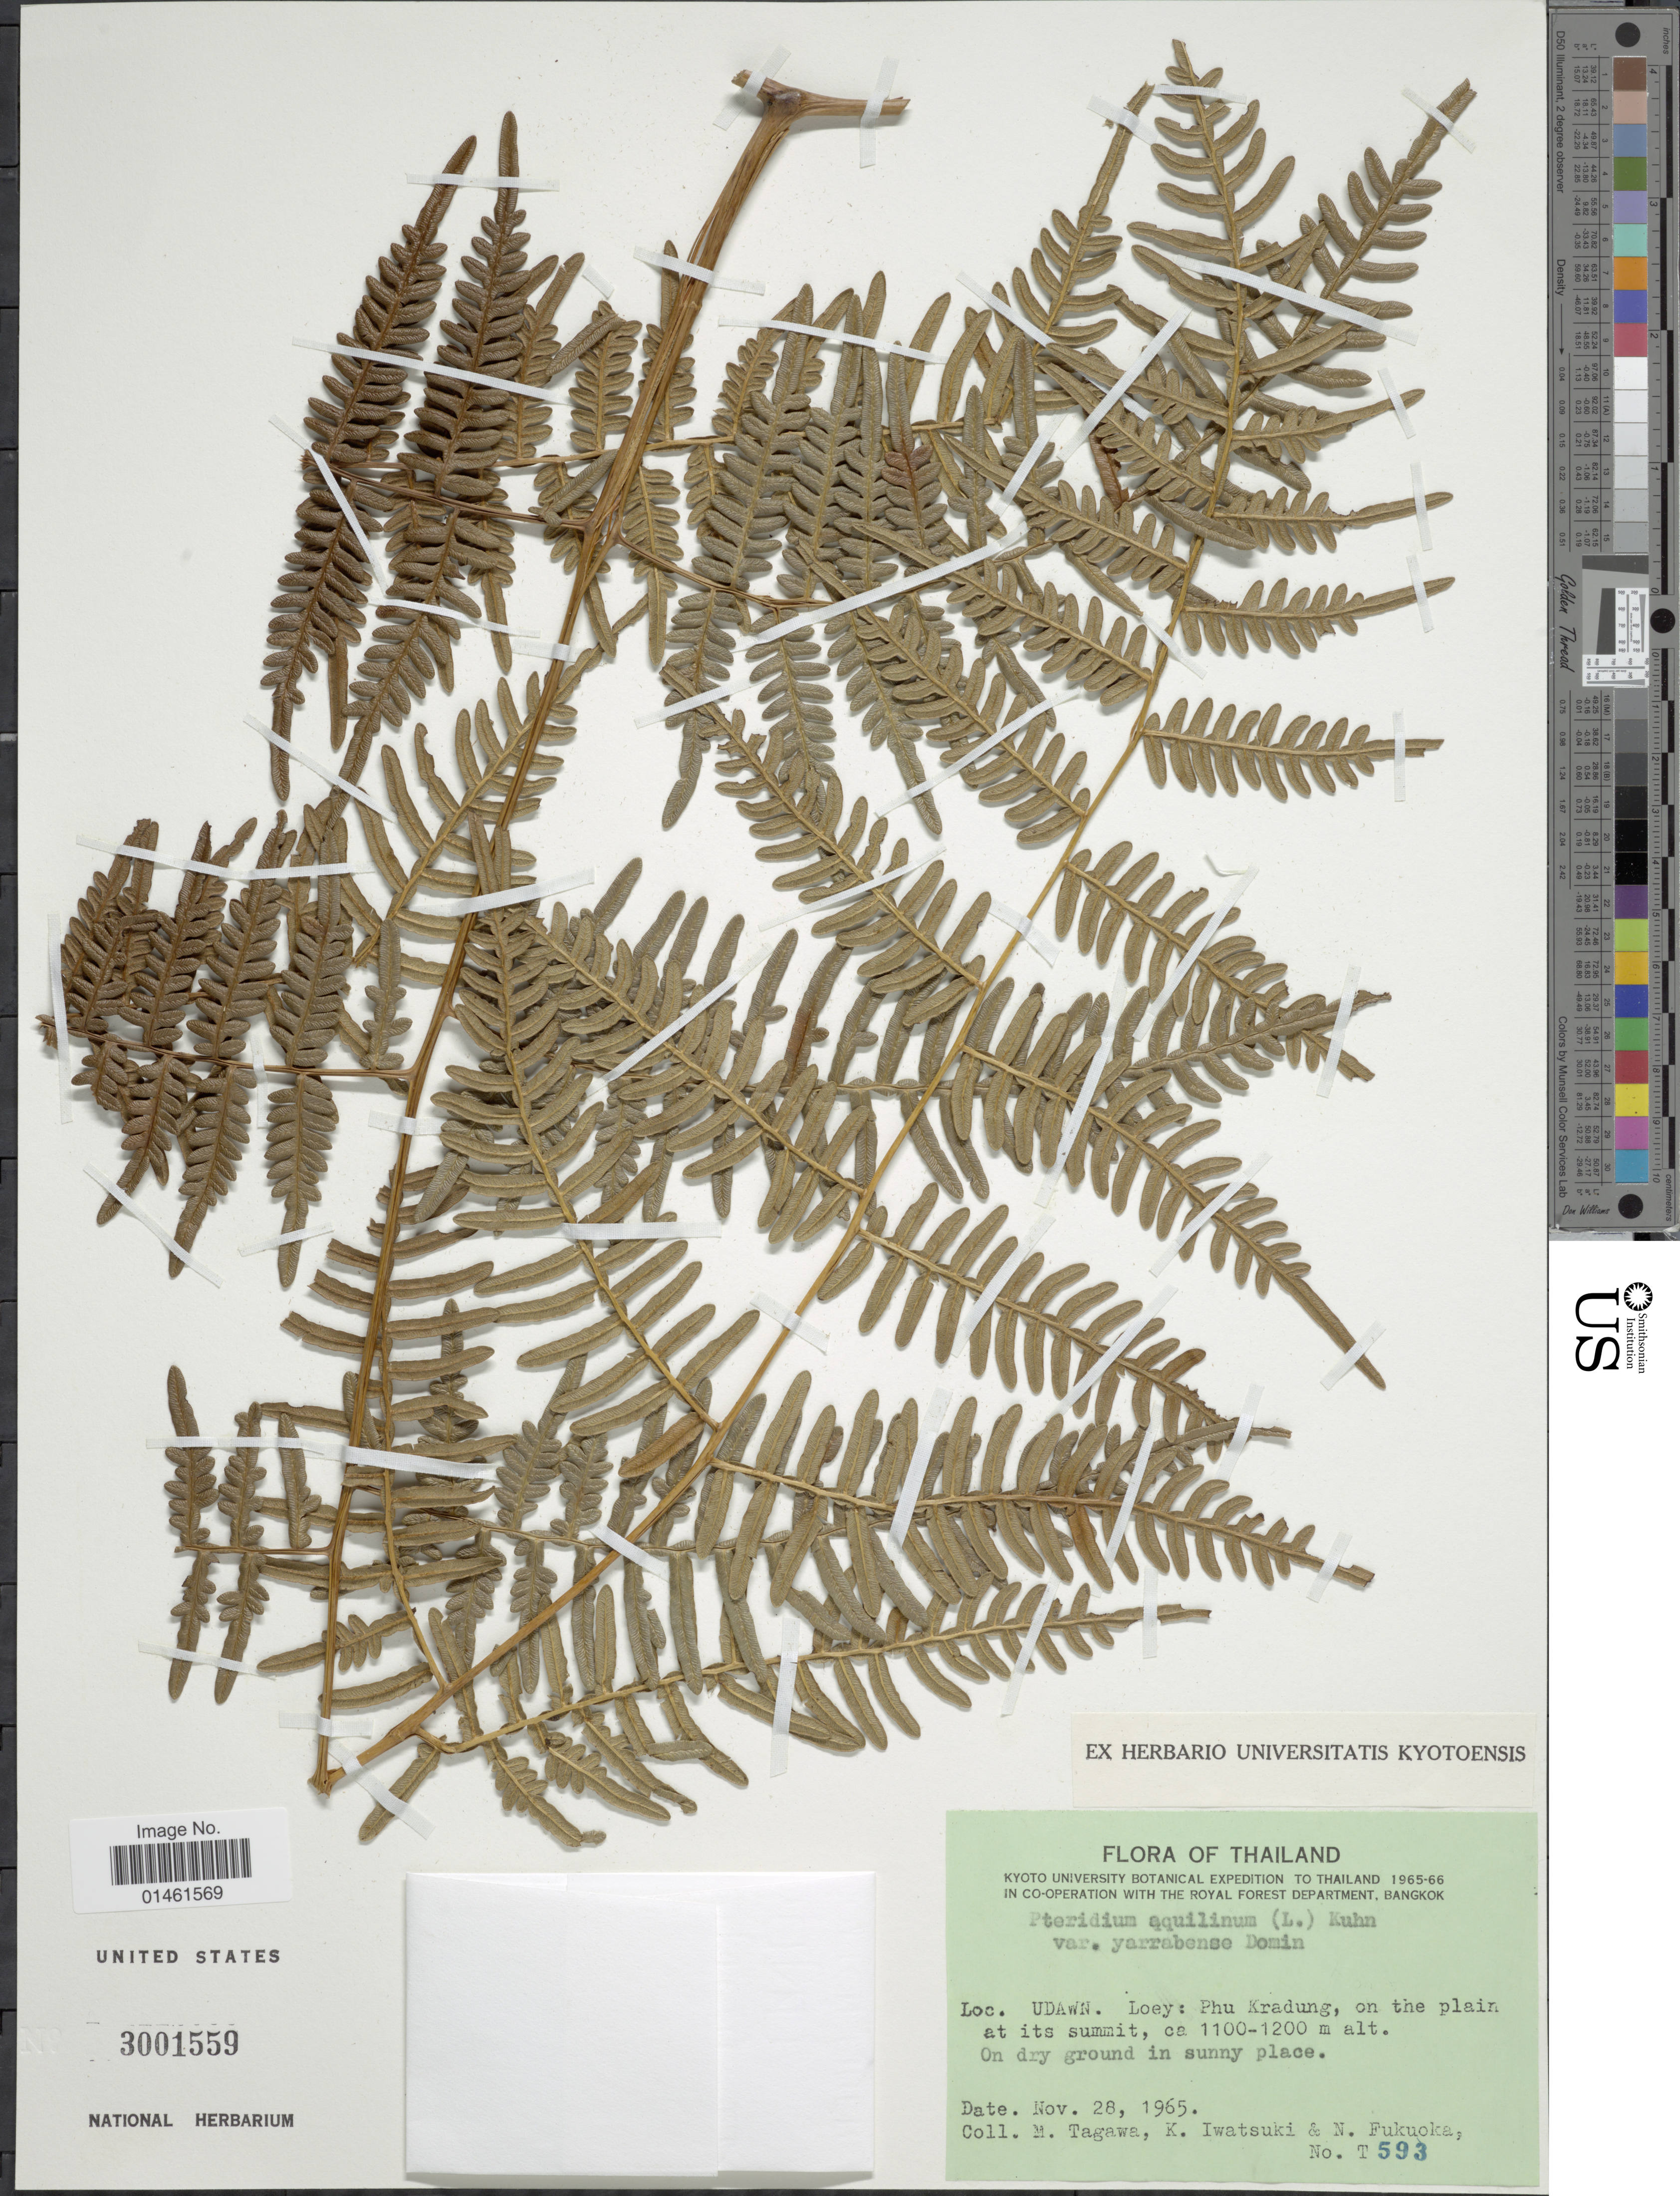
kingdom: Plantae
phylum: Tracheophyta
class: Polypodiopsida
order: Polypodiales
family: Dennstaedtiaceae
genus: Pteridium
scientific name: Pteridium aquilinum var. yarrabense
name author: Domin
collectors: M. Tagawa, K. Iwatsuki & N. Fukuoka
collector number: T 593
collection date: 1965-11-28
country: Thailand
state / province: Loei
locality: Udawn Loey: Phu Kradung, on the plain at its summit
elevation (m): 1100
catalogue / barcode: US 3001559